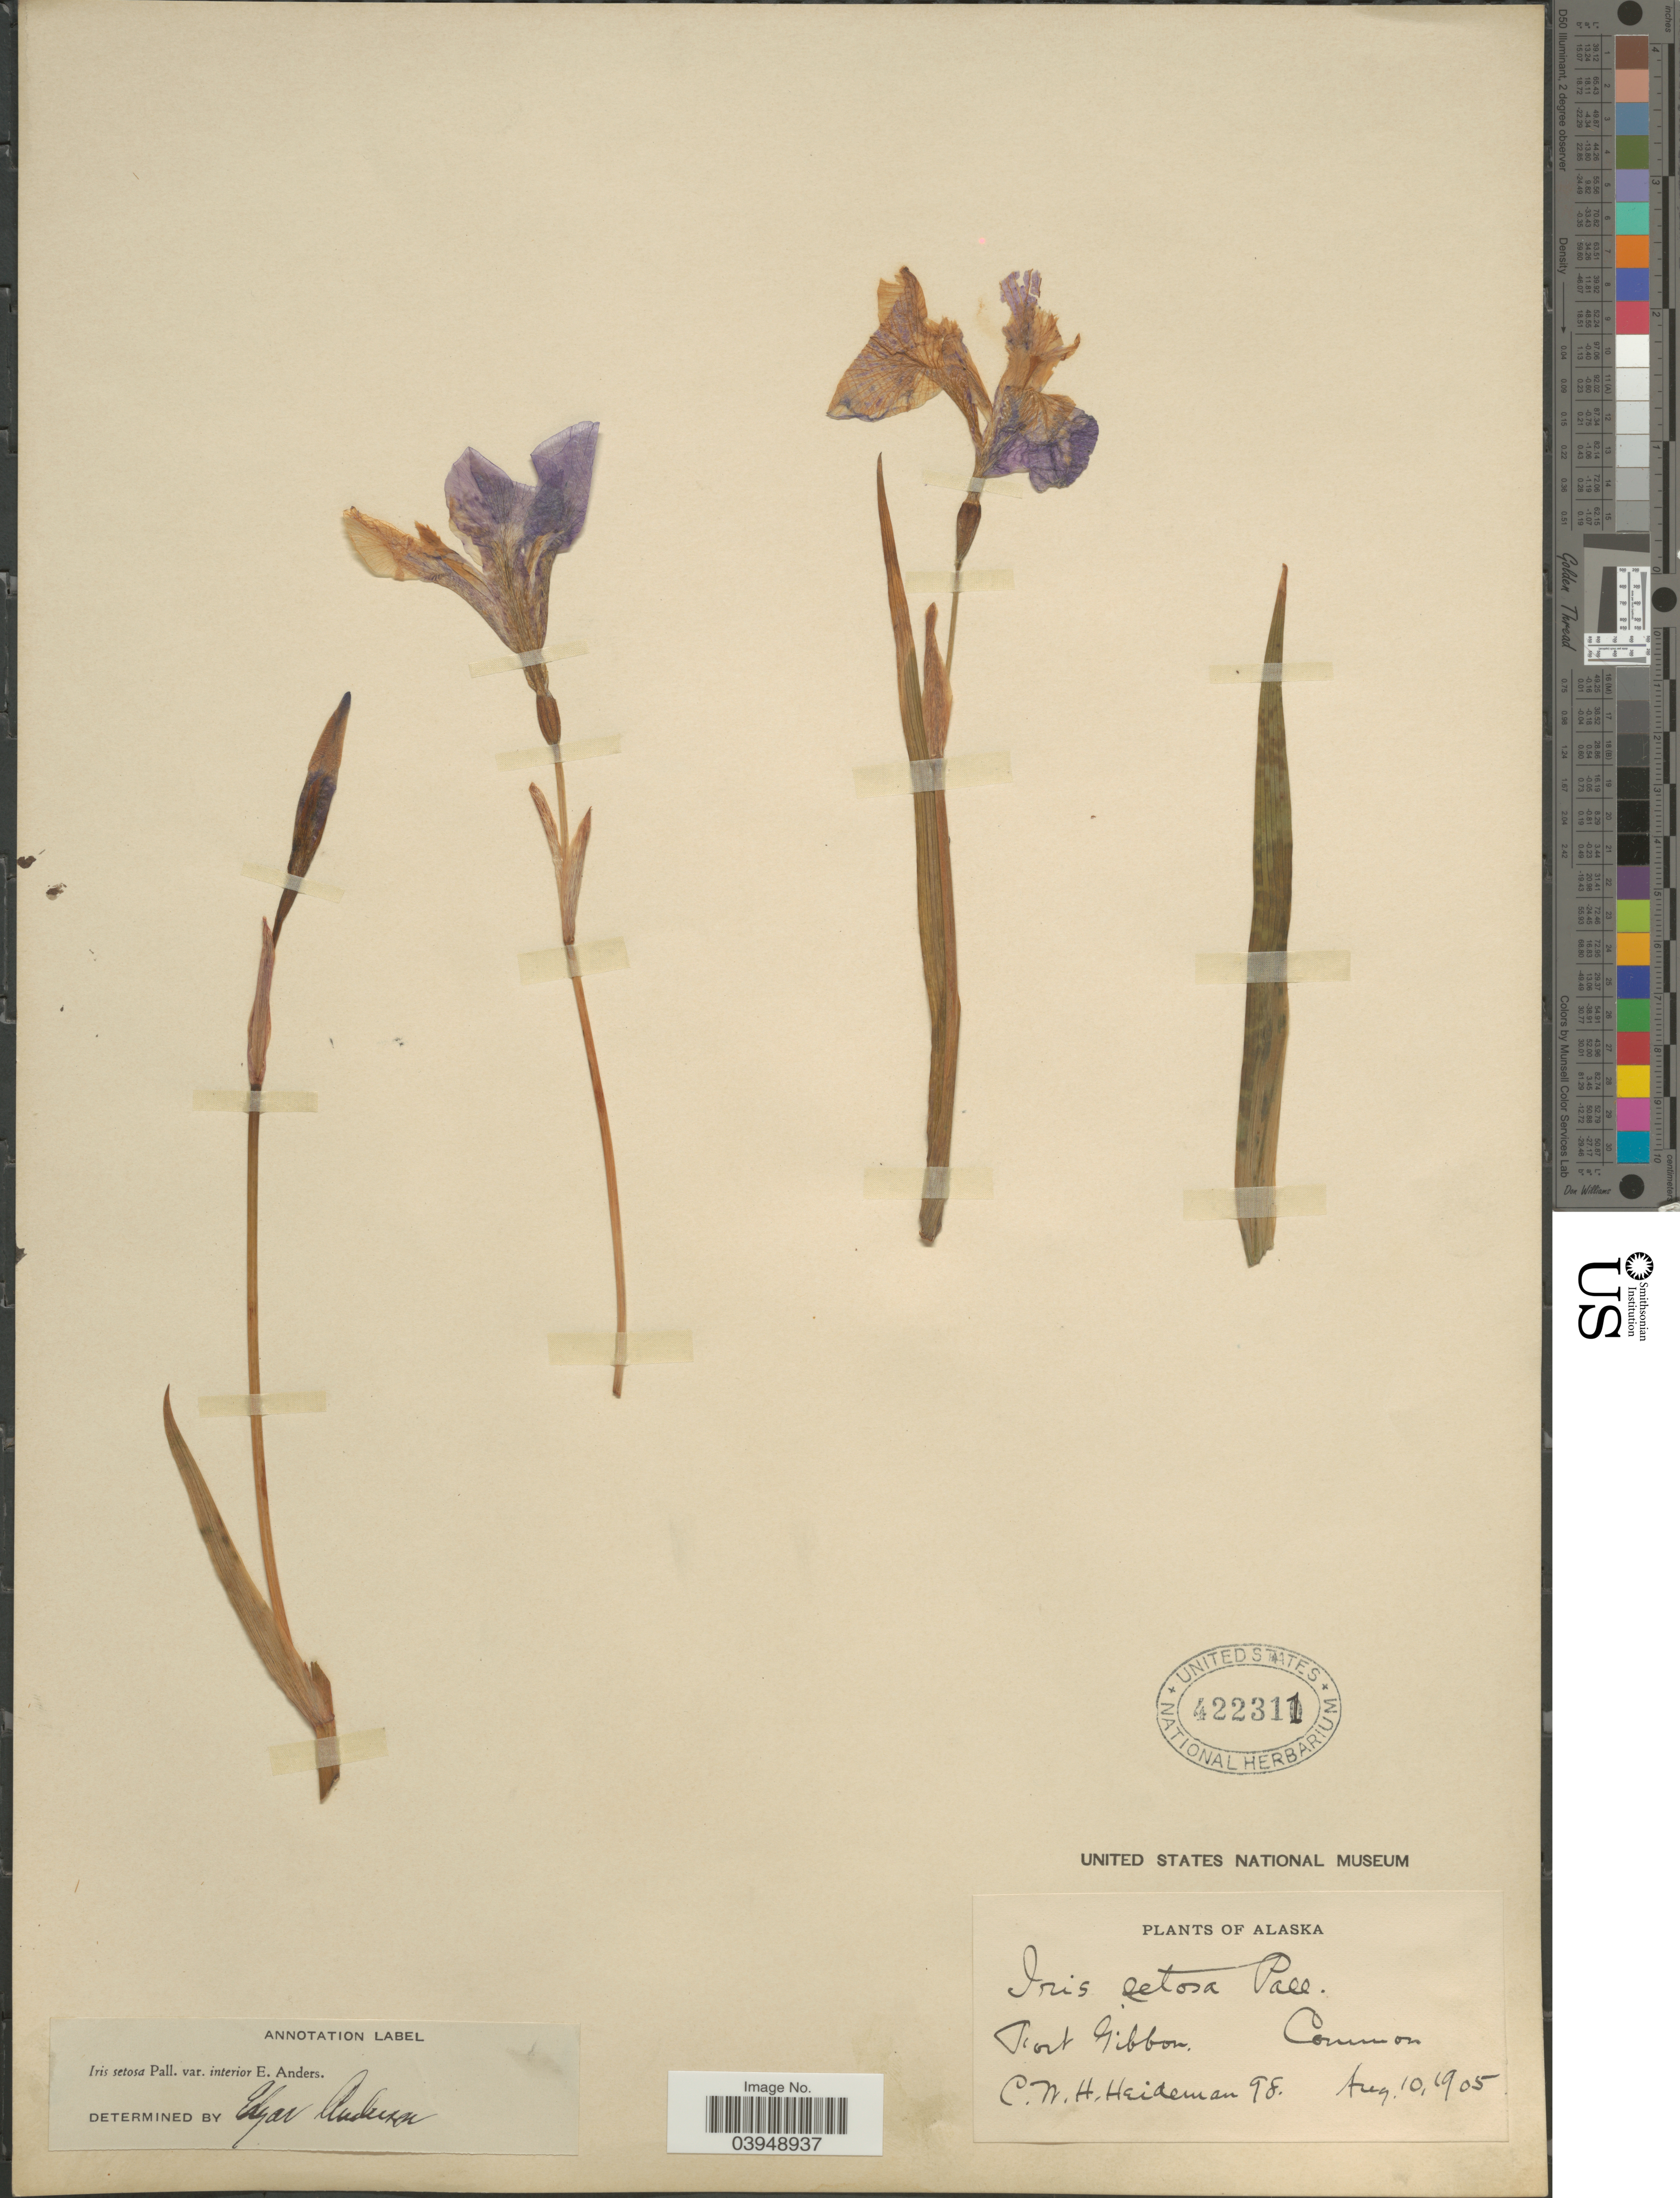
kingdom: Plantae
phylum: Tracheophyta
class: Liliopsida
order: Asparagales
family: Iridaceae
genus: Iris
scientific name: Iris setosa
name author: Pall. ex Link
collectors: C. Heideman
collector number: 98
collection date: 1905-08-10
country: United States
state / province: Alaska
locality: Fort Gibbon.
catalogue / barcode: US 422311